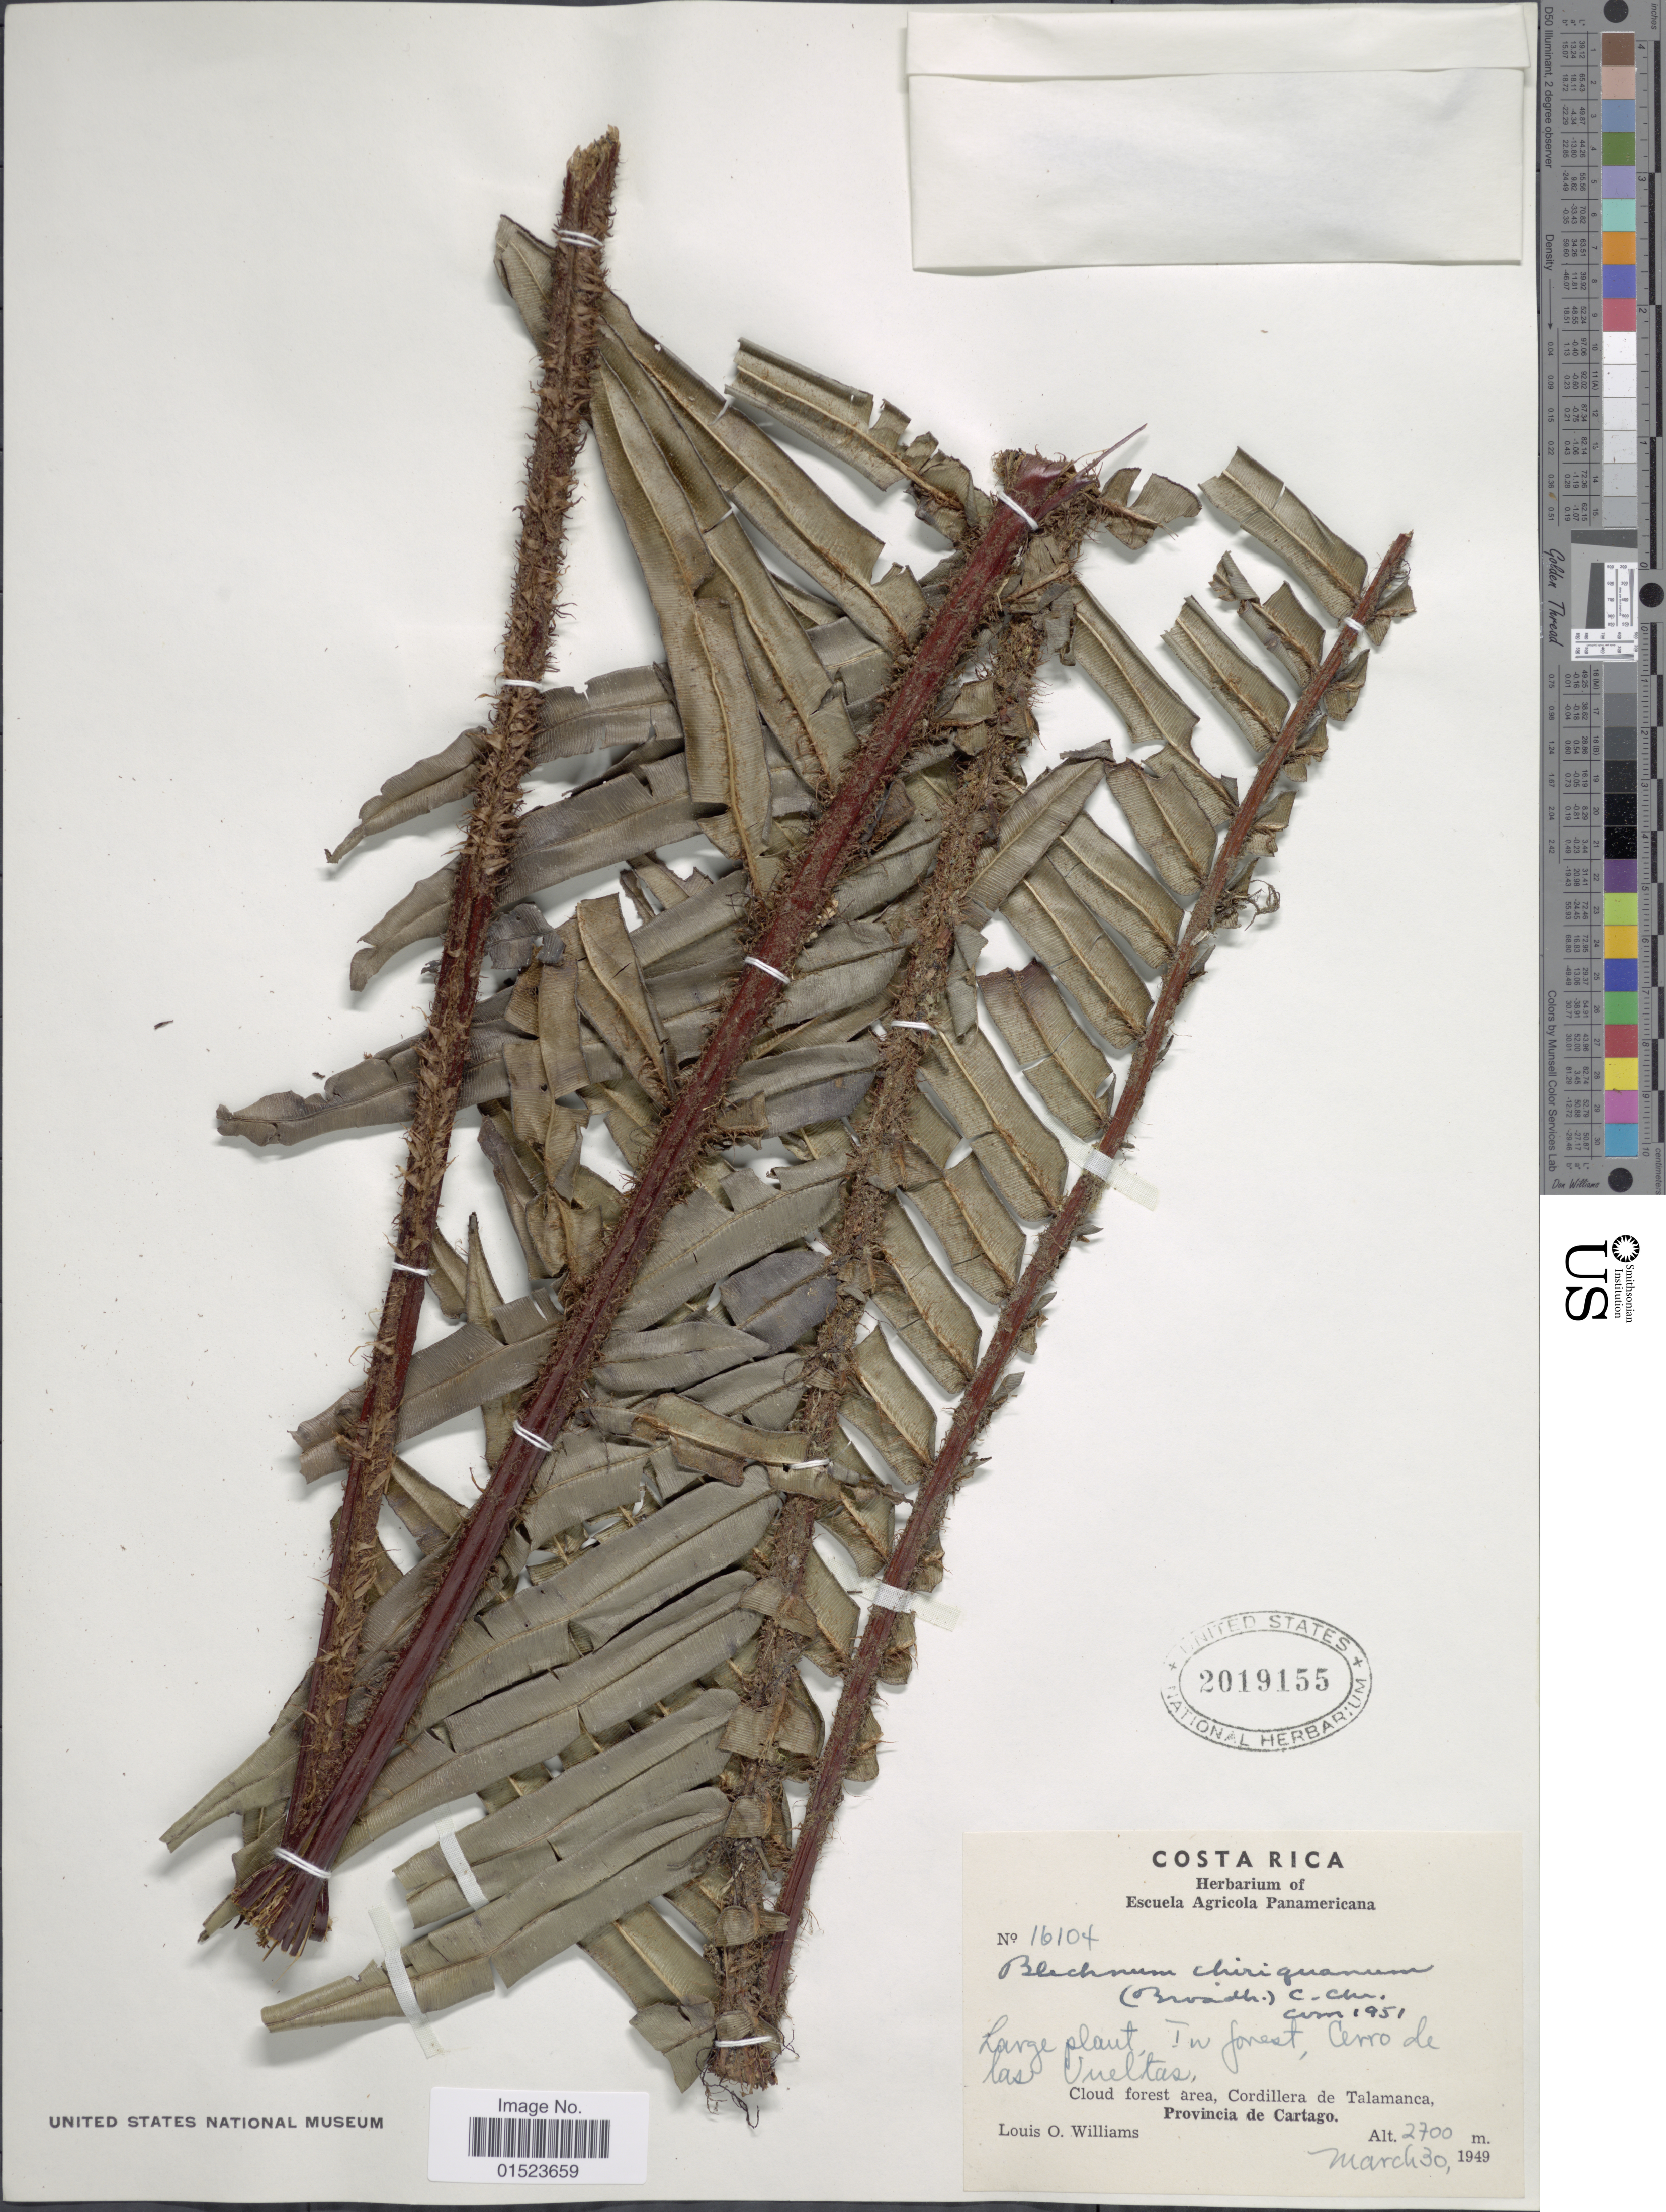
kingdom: Plantae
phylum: Tracheophyta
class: Polypodiopsida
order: Polypodiales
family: Blechnaceae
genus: Blechnum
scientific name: Blechnum chiriquanum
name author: (Broadh.) C. Chr.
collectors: L. O. Williams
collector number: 16104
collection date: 1949-03-30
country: Costa Rica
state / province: Cartago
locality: Cerro de las Vueltas, Cloud forest area, Cordillera de Talamanca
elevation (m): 2700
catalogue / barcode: US 2019155